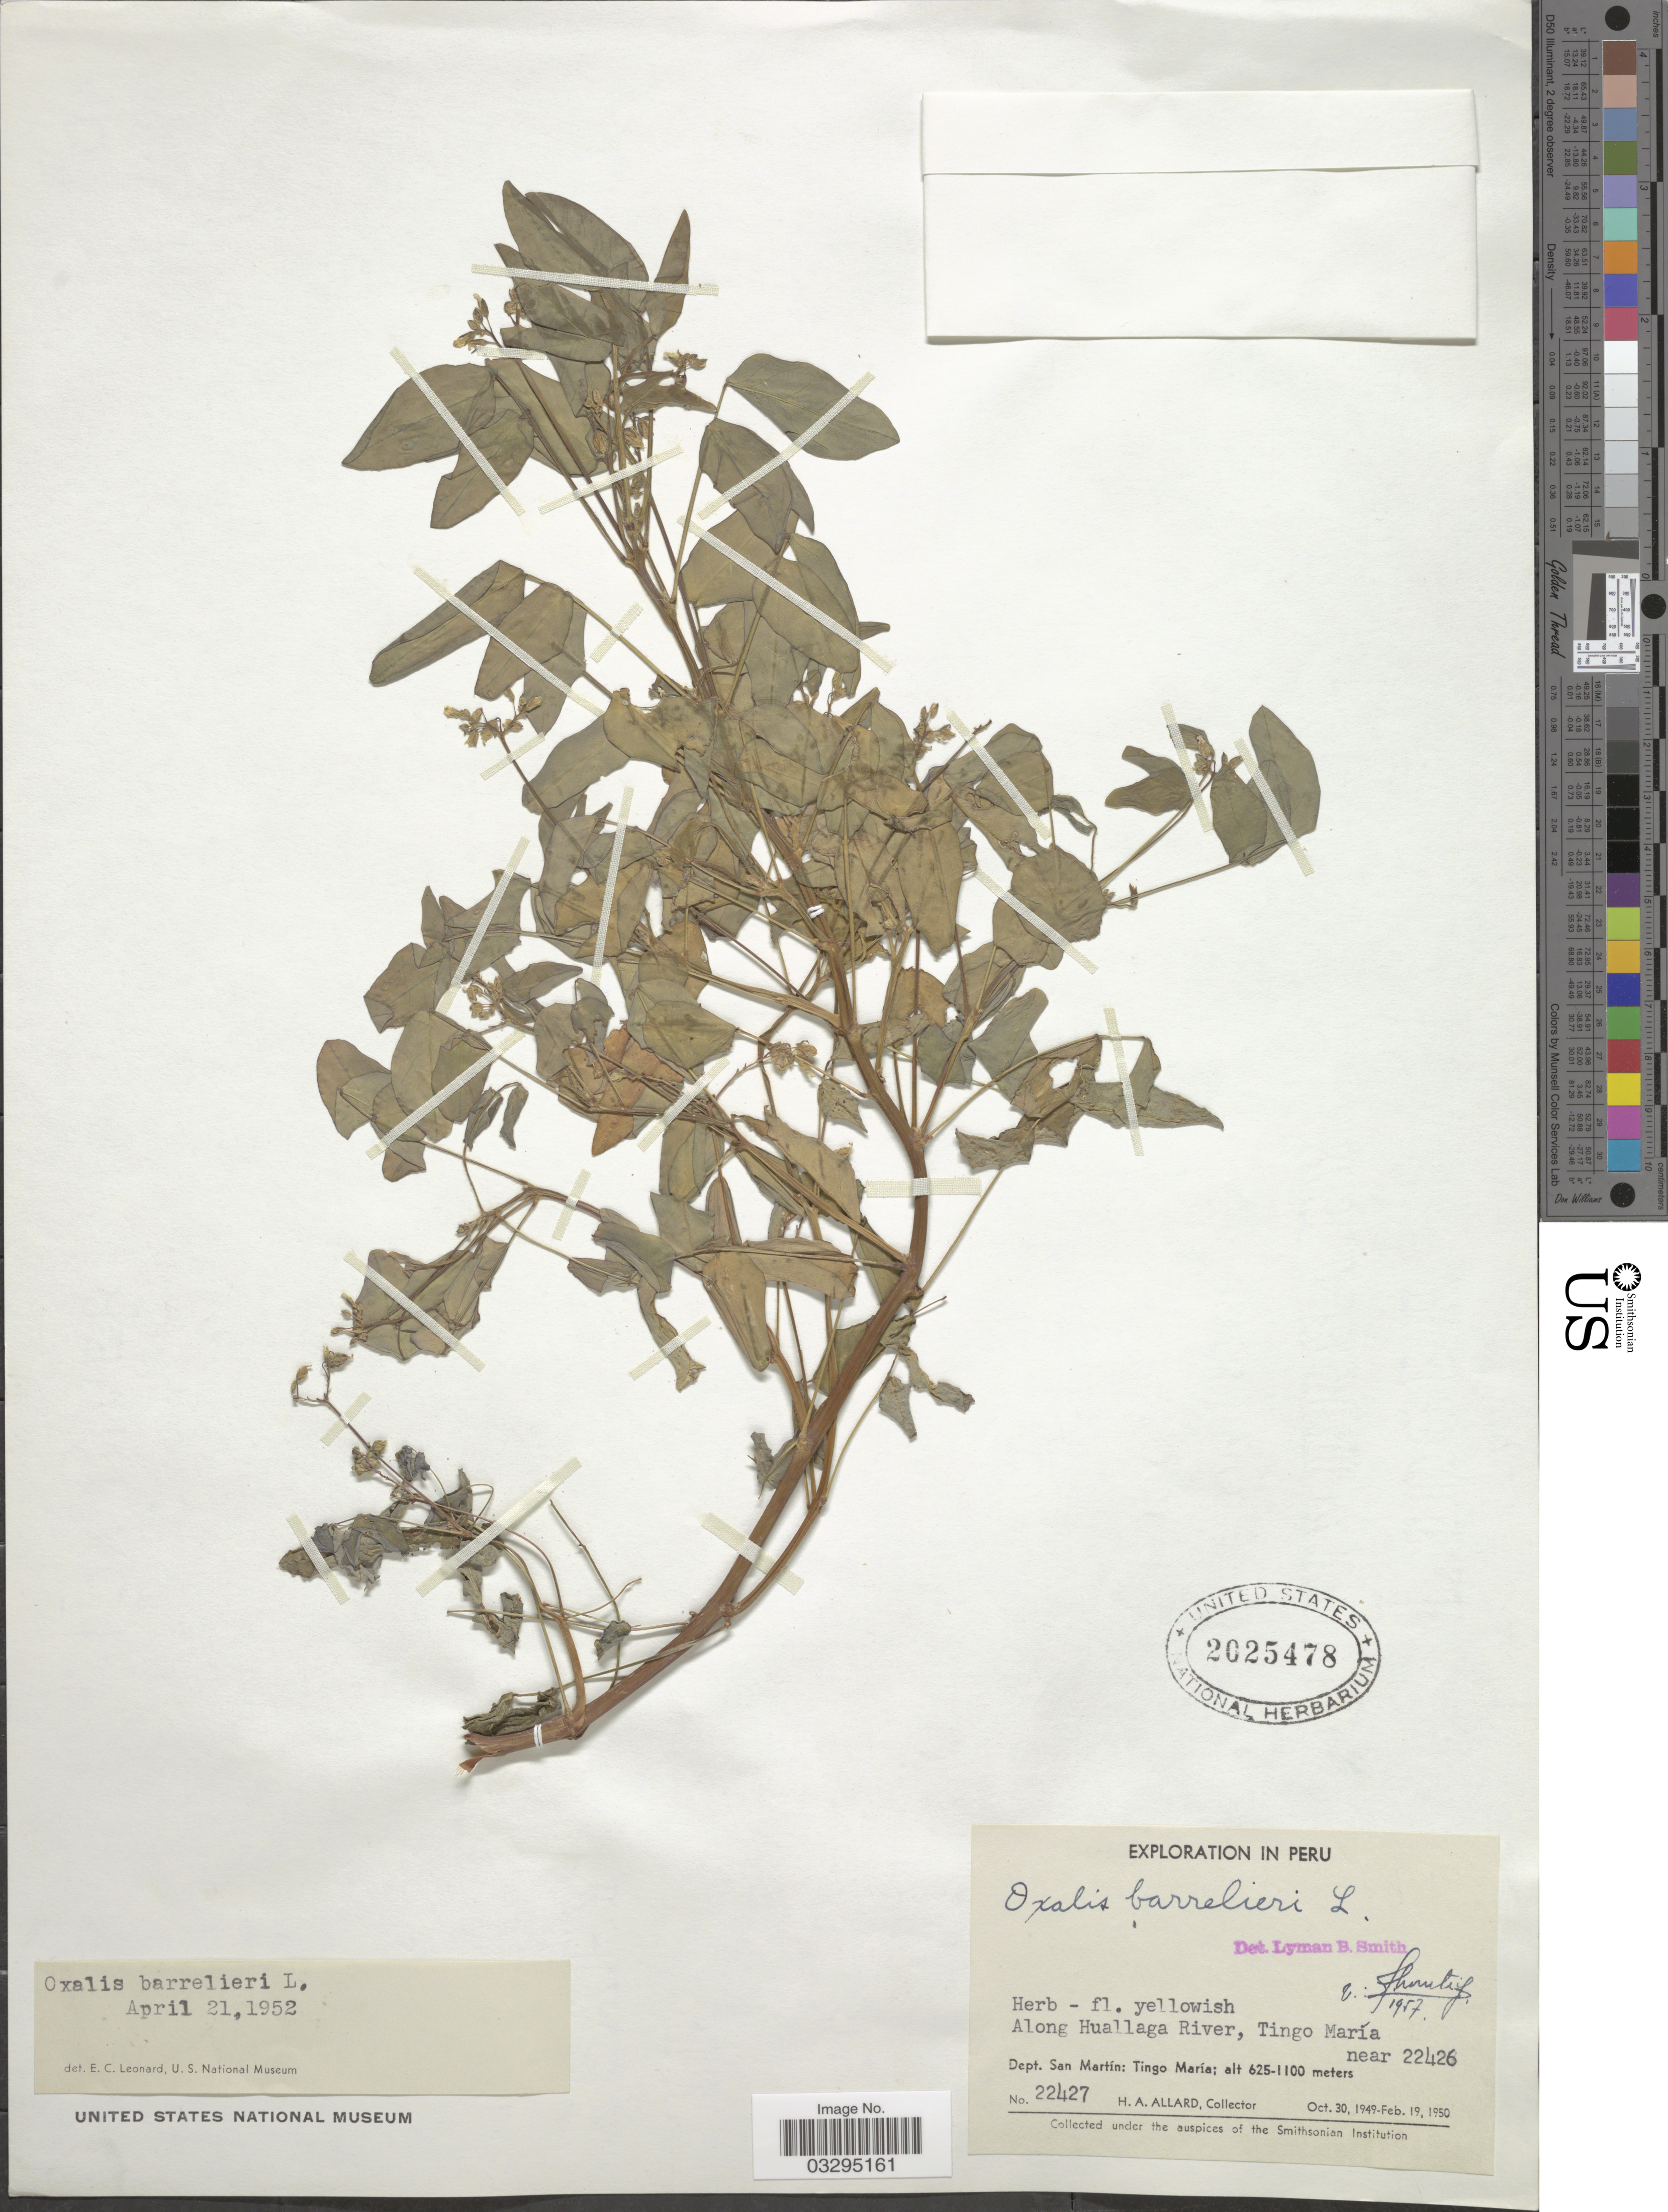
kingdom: Plantae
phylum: Tracheophyta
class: Magnoliopsida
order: Oxalidales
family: Oxalidaceae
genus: Oxalis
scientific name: Oxalis barrelieri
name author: L.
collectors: H. A. Allard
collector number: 22427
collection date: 1949-10-30/1950-02-19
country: Peru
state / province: San Martín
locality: Along Huallaga River, Tingo María. Dept. San Martín: Tingo María.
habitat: along river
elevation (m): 625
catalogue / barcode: US 2025478